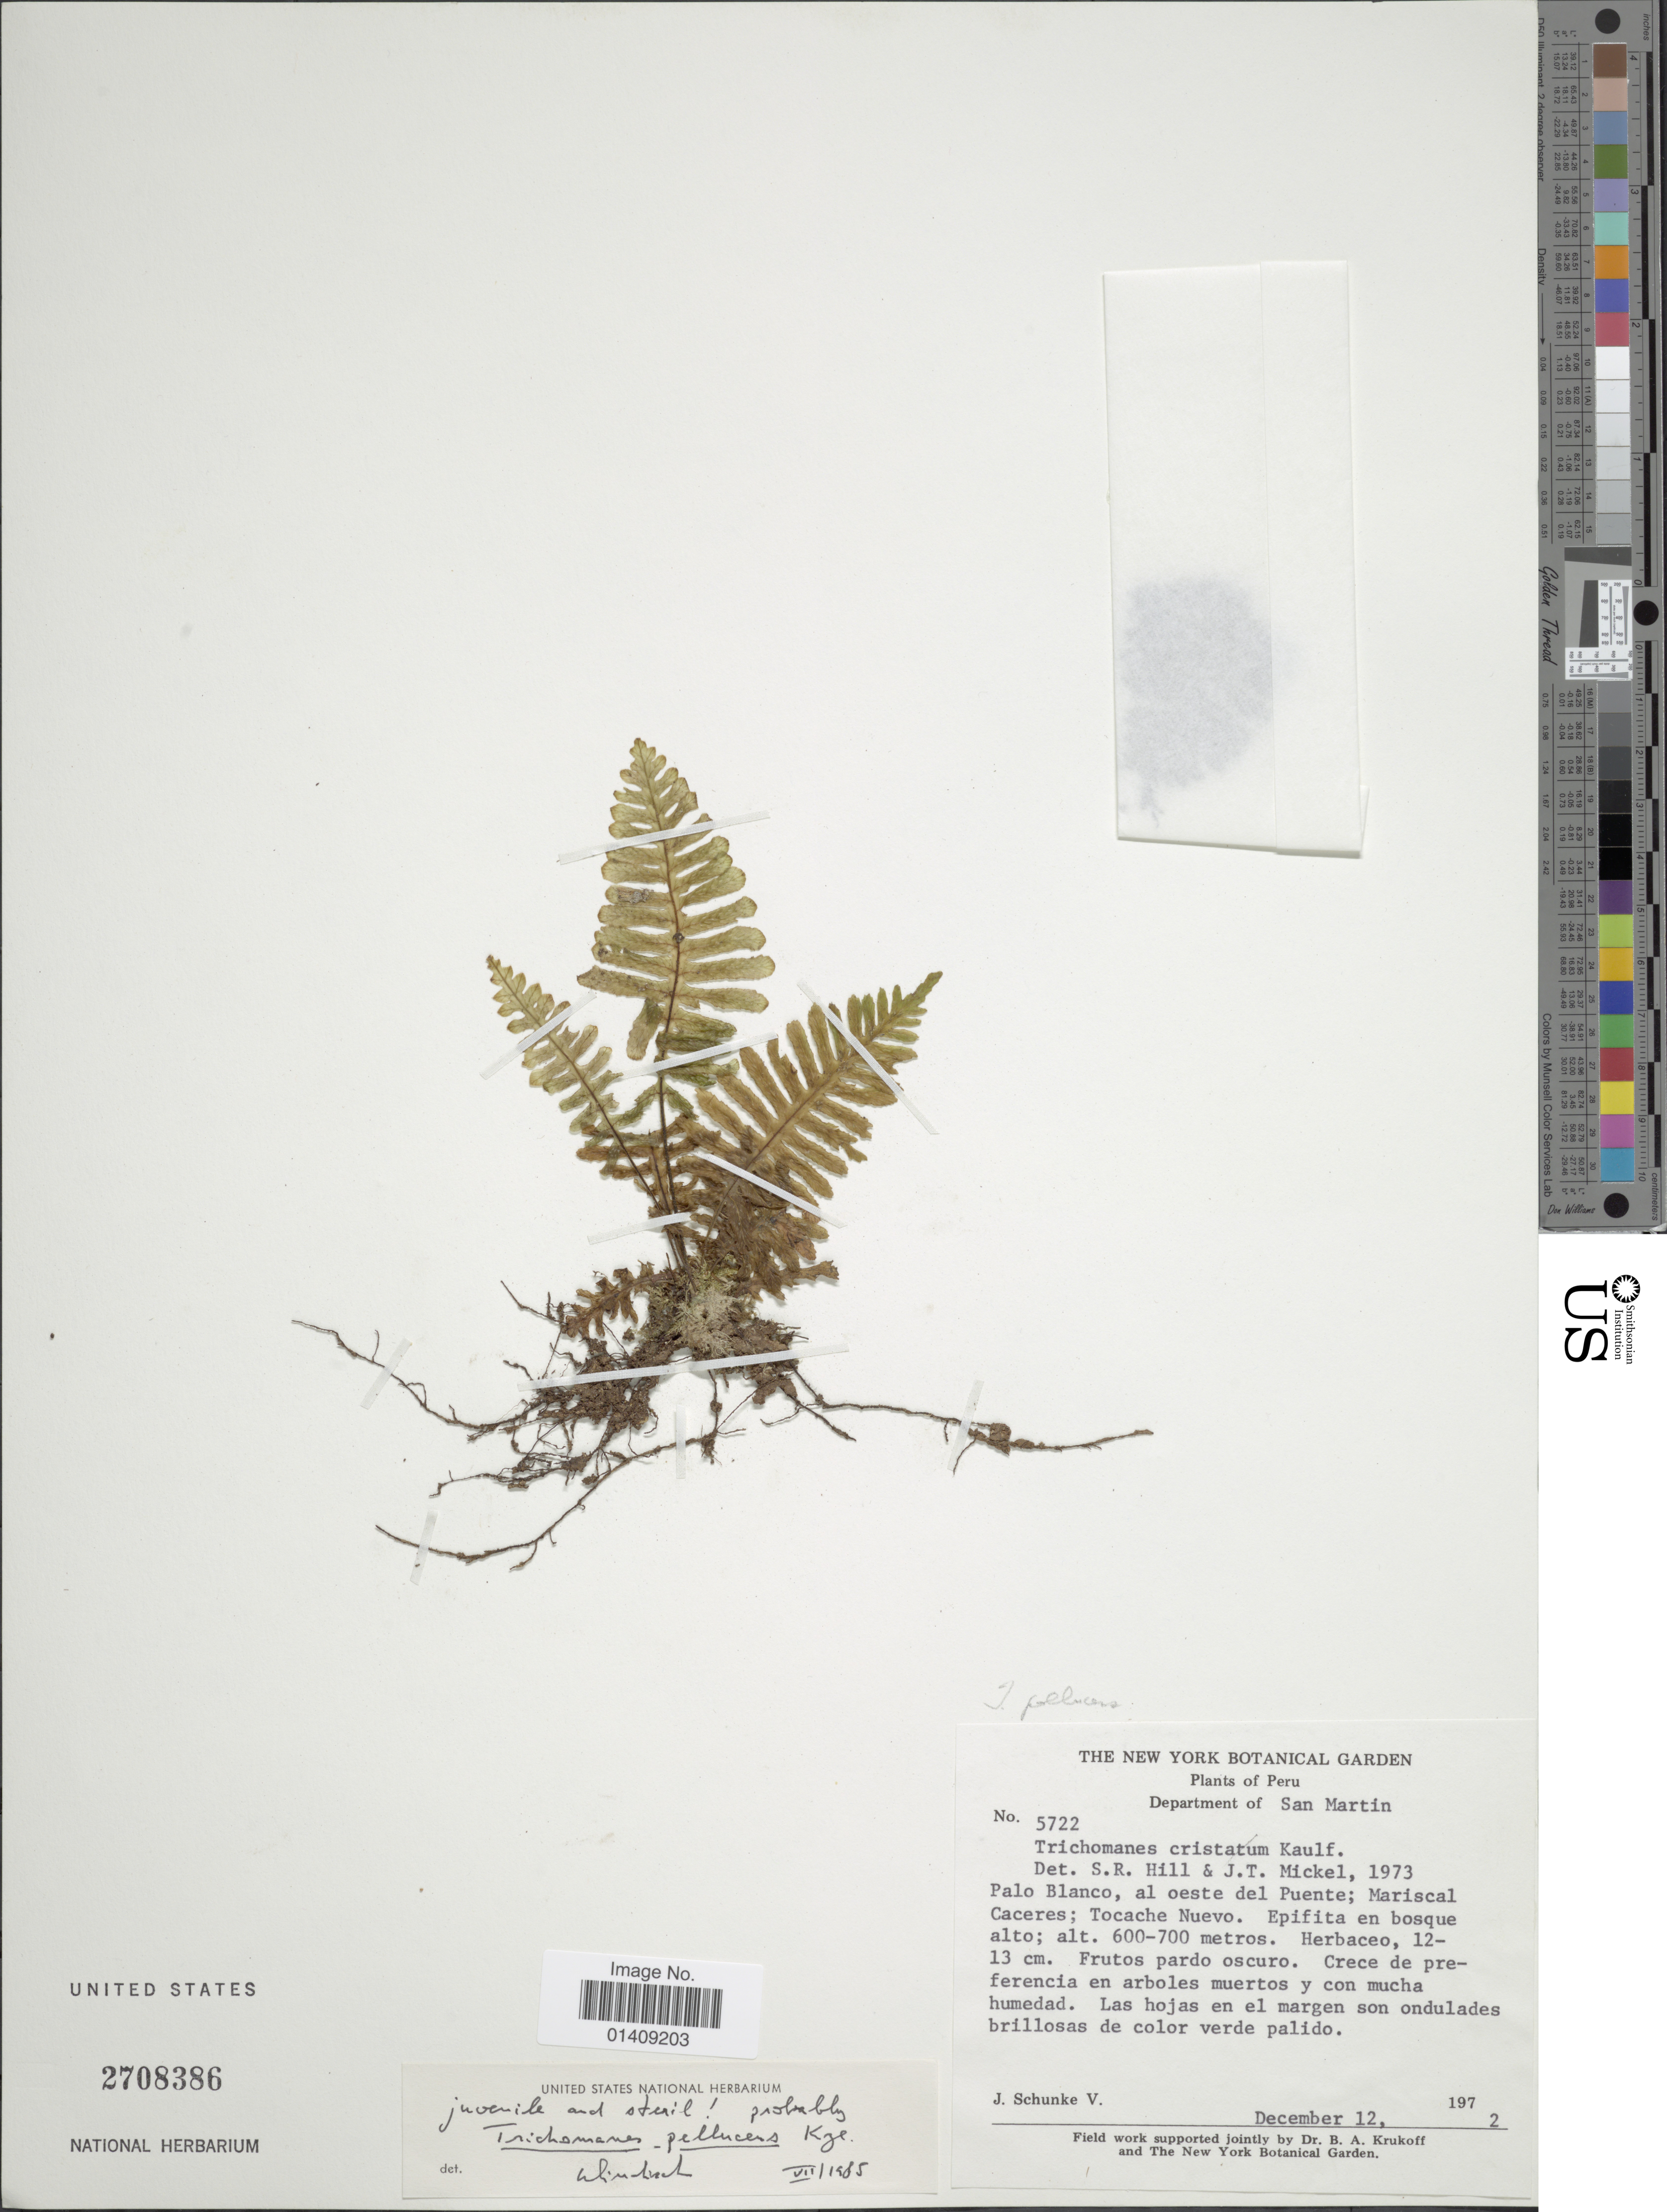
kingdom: Plantae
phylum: Tracheophyta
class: Polypodiopsida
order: Hymenophyllales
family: Hymenophyllaceae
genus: Trichomanes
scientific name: Trichomanes pellucens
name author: Kunze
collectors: J. Schunke Vigo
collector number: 5722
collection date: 1972-12-12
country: Peru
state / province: San Martín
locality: Department of San Martin Palo Blanco al oeste del Puente Mariscal Caceres Tocache Nuevo.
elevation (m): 600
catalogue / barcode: US 2708386